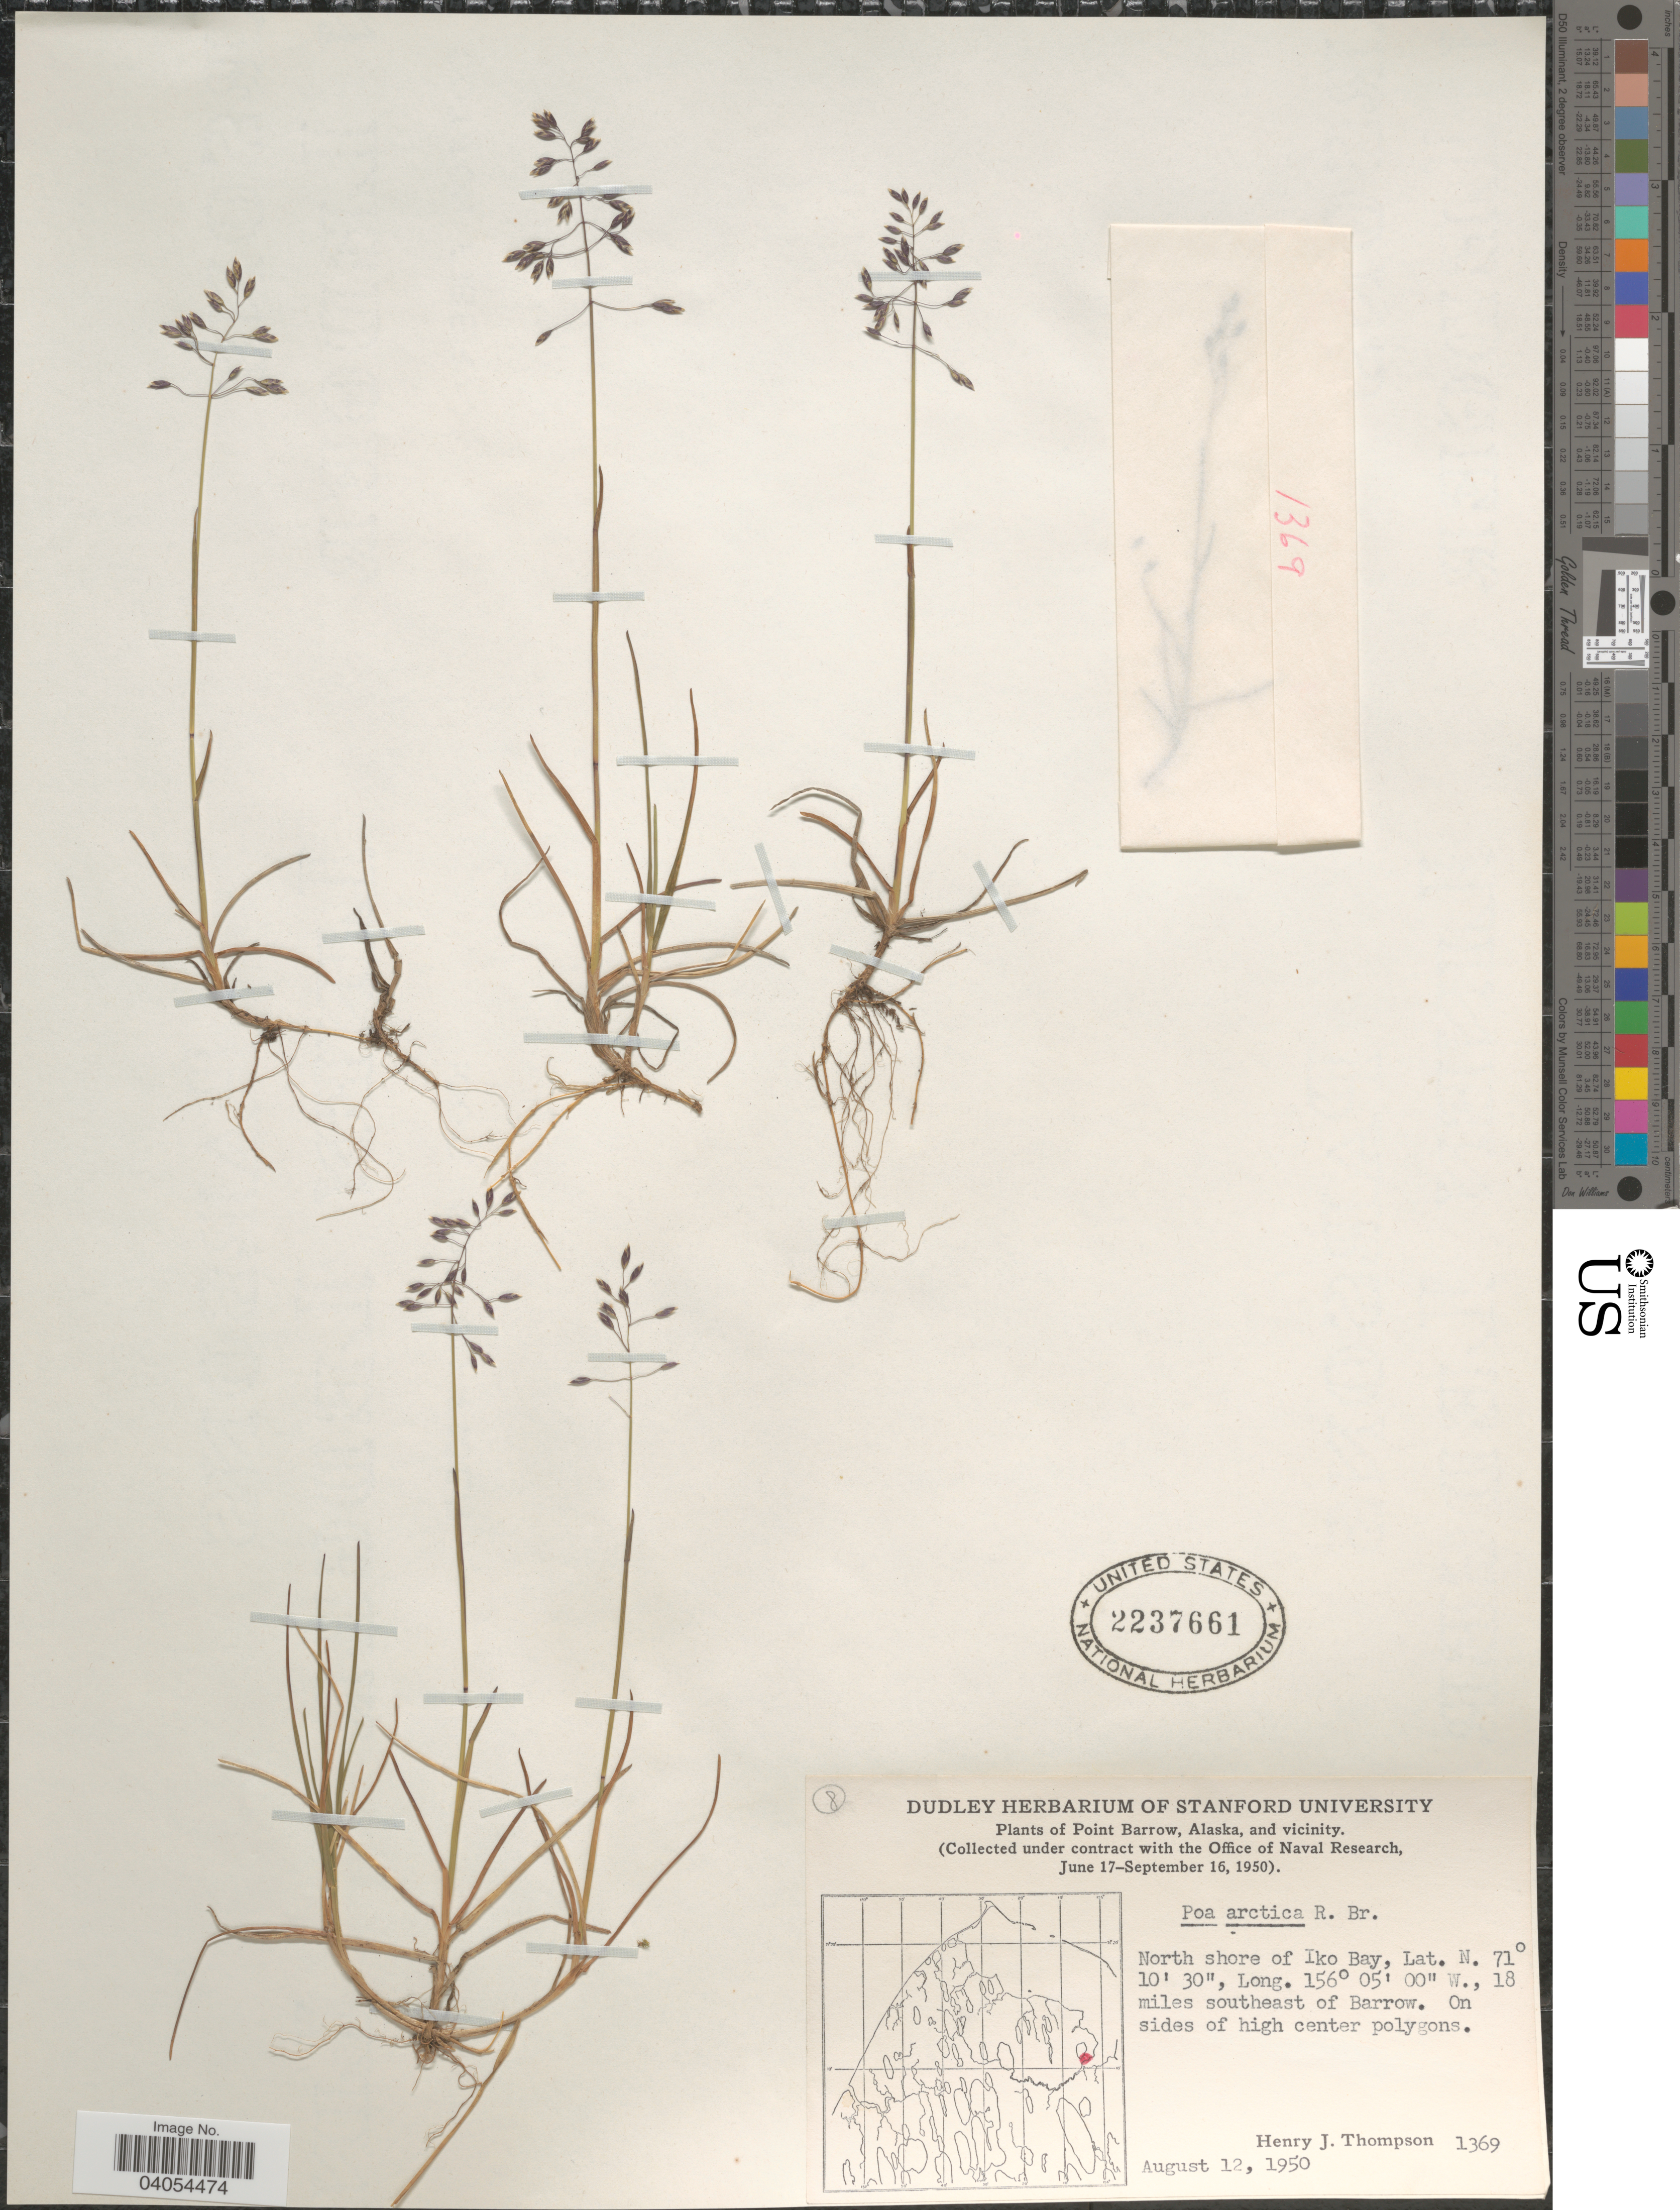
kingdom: Plantae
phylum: Tracheophyta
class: Liliopsida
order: Poales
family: Poaceae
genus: Poa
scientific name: Poa arctica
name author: R. Br.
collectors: H. J. Thompson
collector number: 1369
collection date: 1950-08-12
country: United States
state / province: Alaska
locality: Point Barrow, Alaska, and vicinity. North shore of Iko Bay, 18 miles southeast of Barrow. On sides of high center polygons.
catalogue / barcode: US 2237661